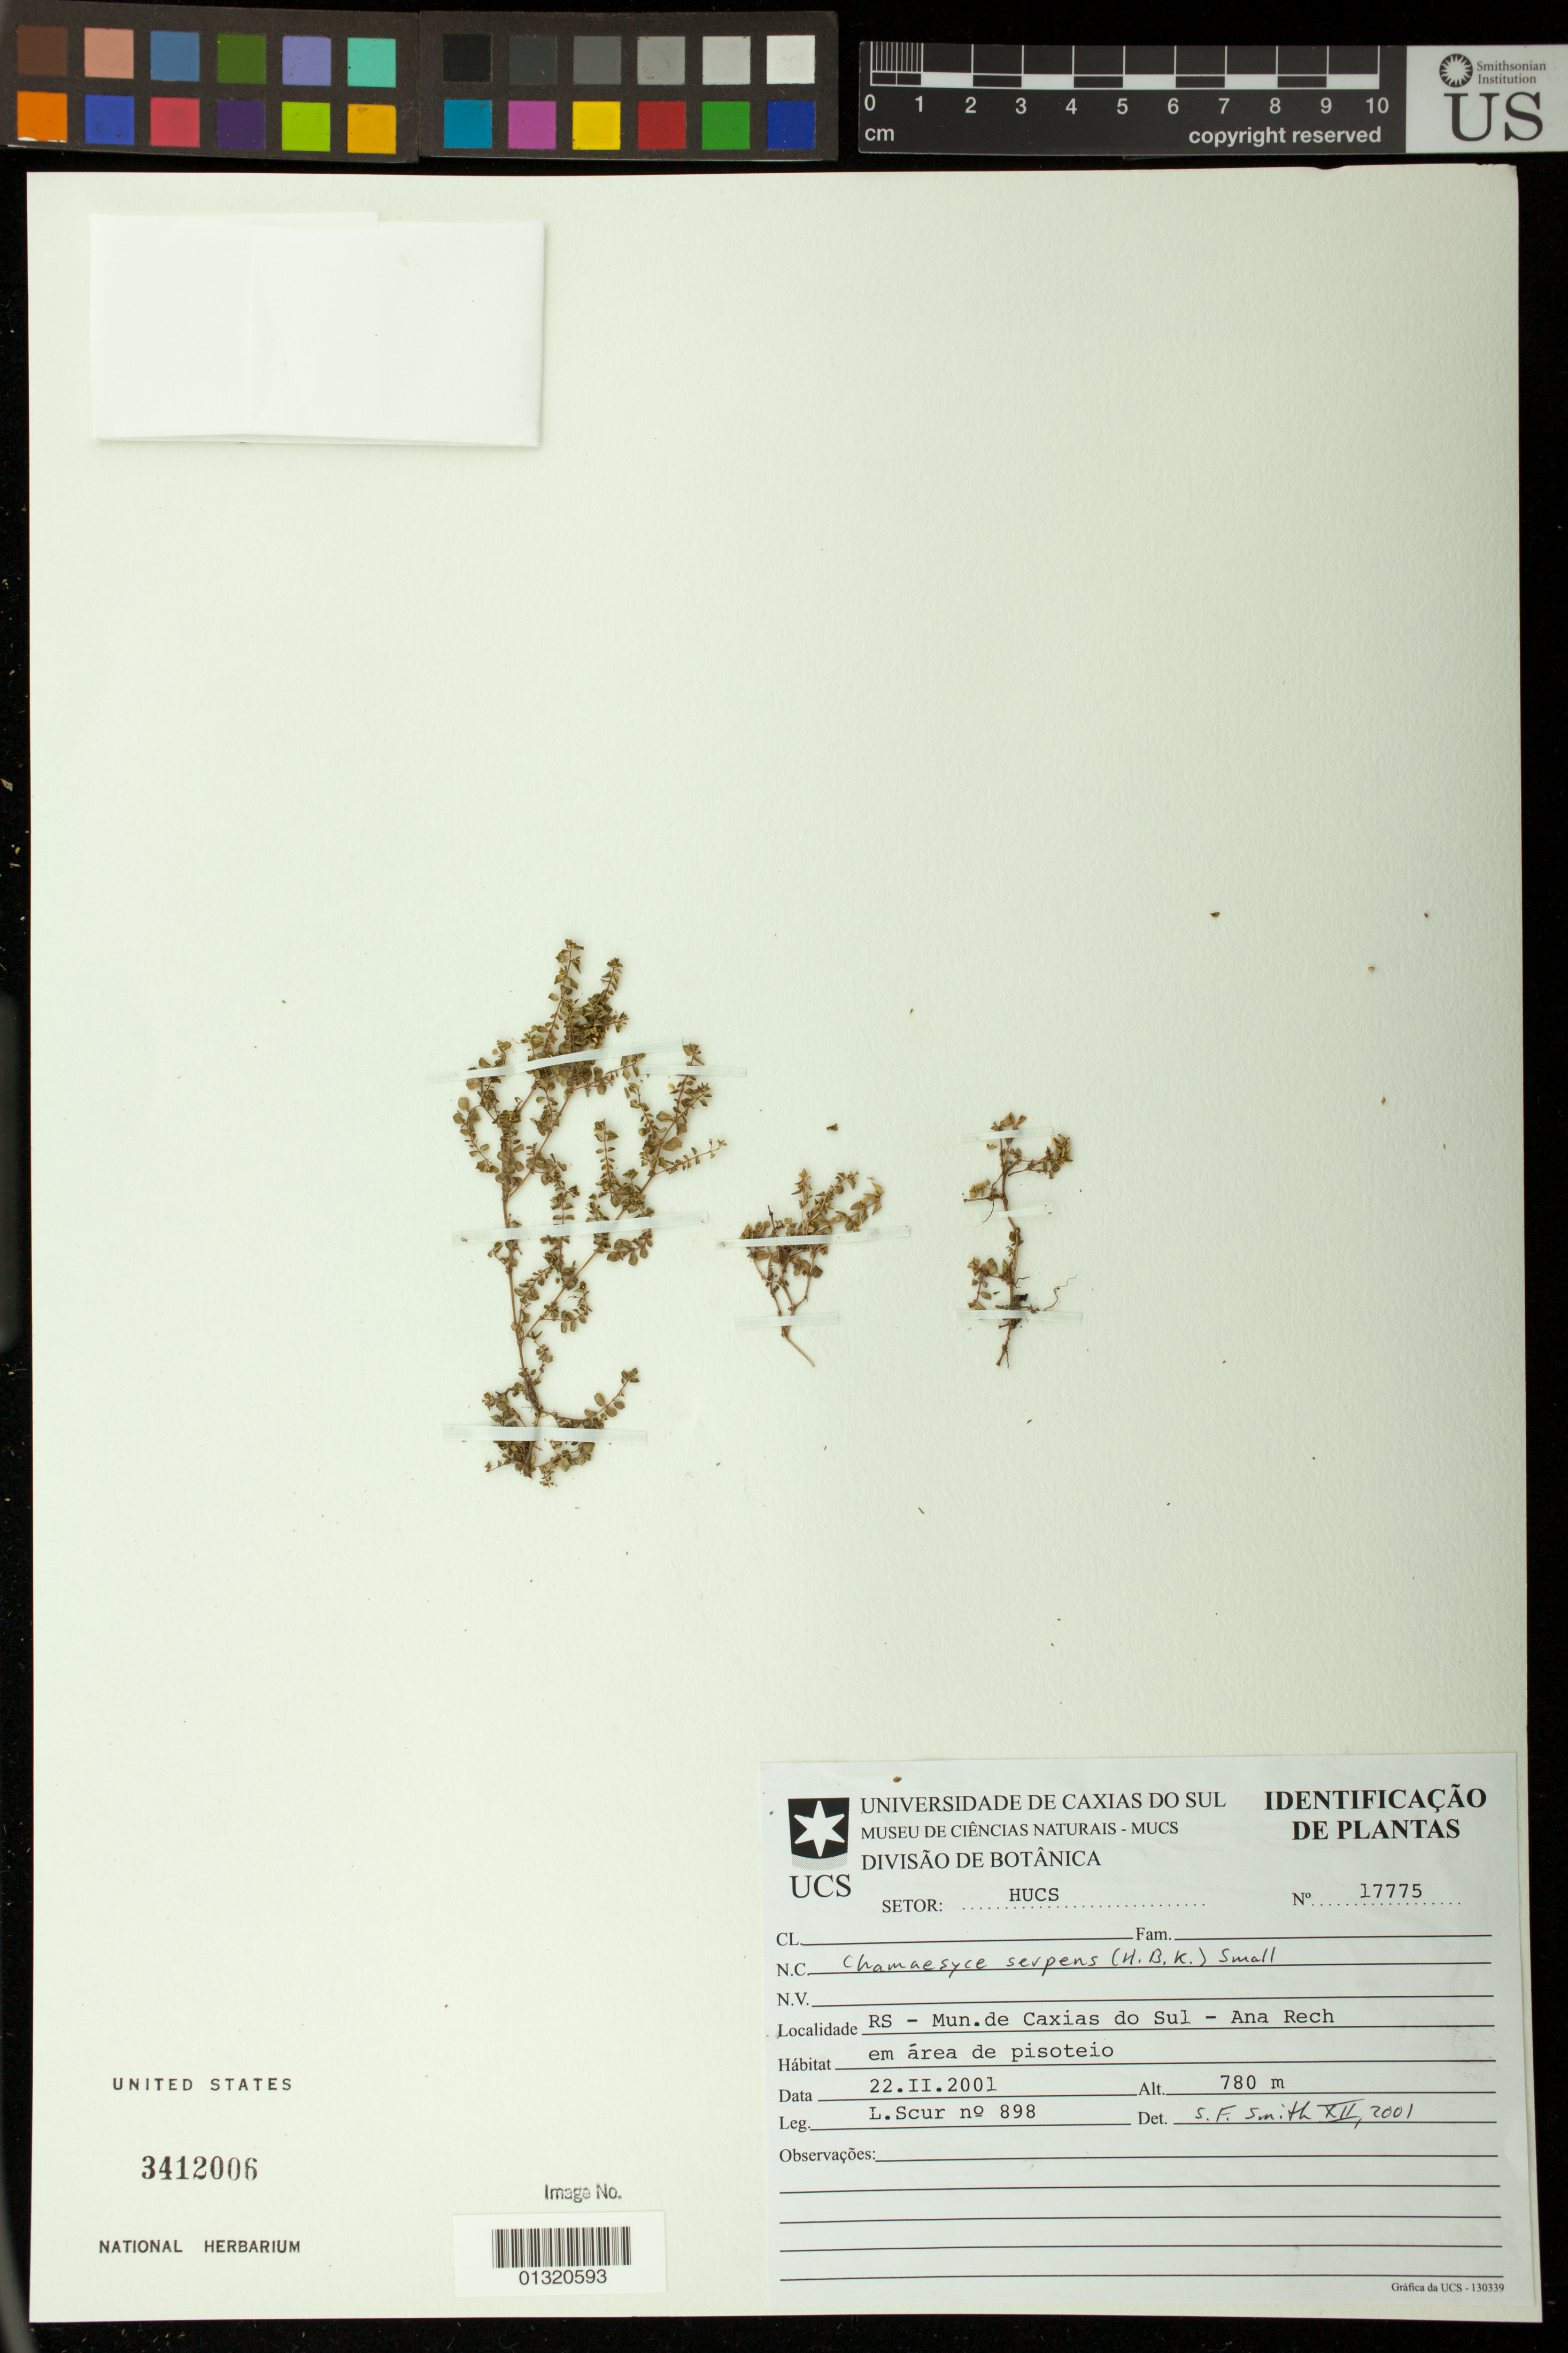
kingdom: Plantae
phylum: Tracheophyta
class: Magnoliopsida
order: Malpighiales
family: Euphorbiaceae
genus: Euphorbia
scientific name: Euphorbia serpens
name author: Kunth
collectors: L. Scur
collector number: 898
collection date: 2001-02-22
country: Brazil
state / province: Rio Grande do Sul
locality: Mun. de Caxias do Sul - Ana Rech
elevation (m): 780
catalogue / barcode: US 3412006